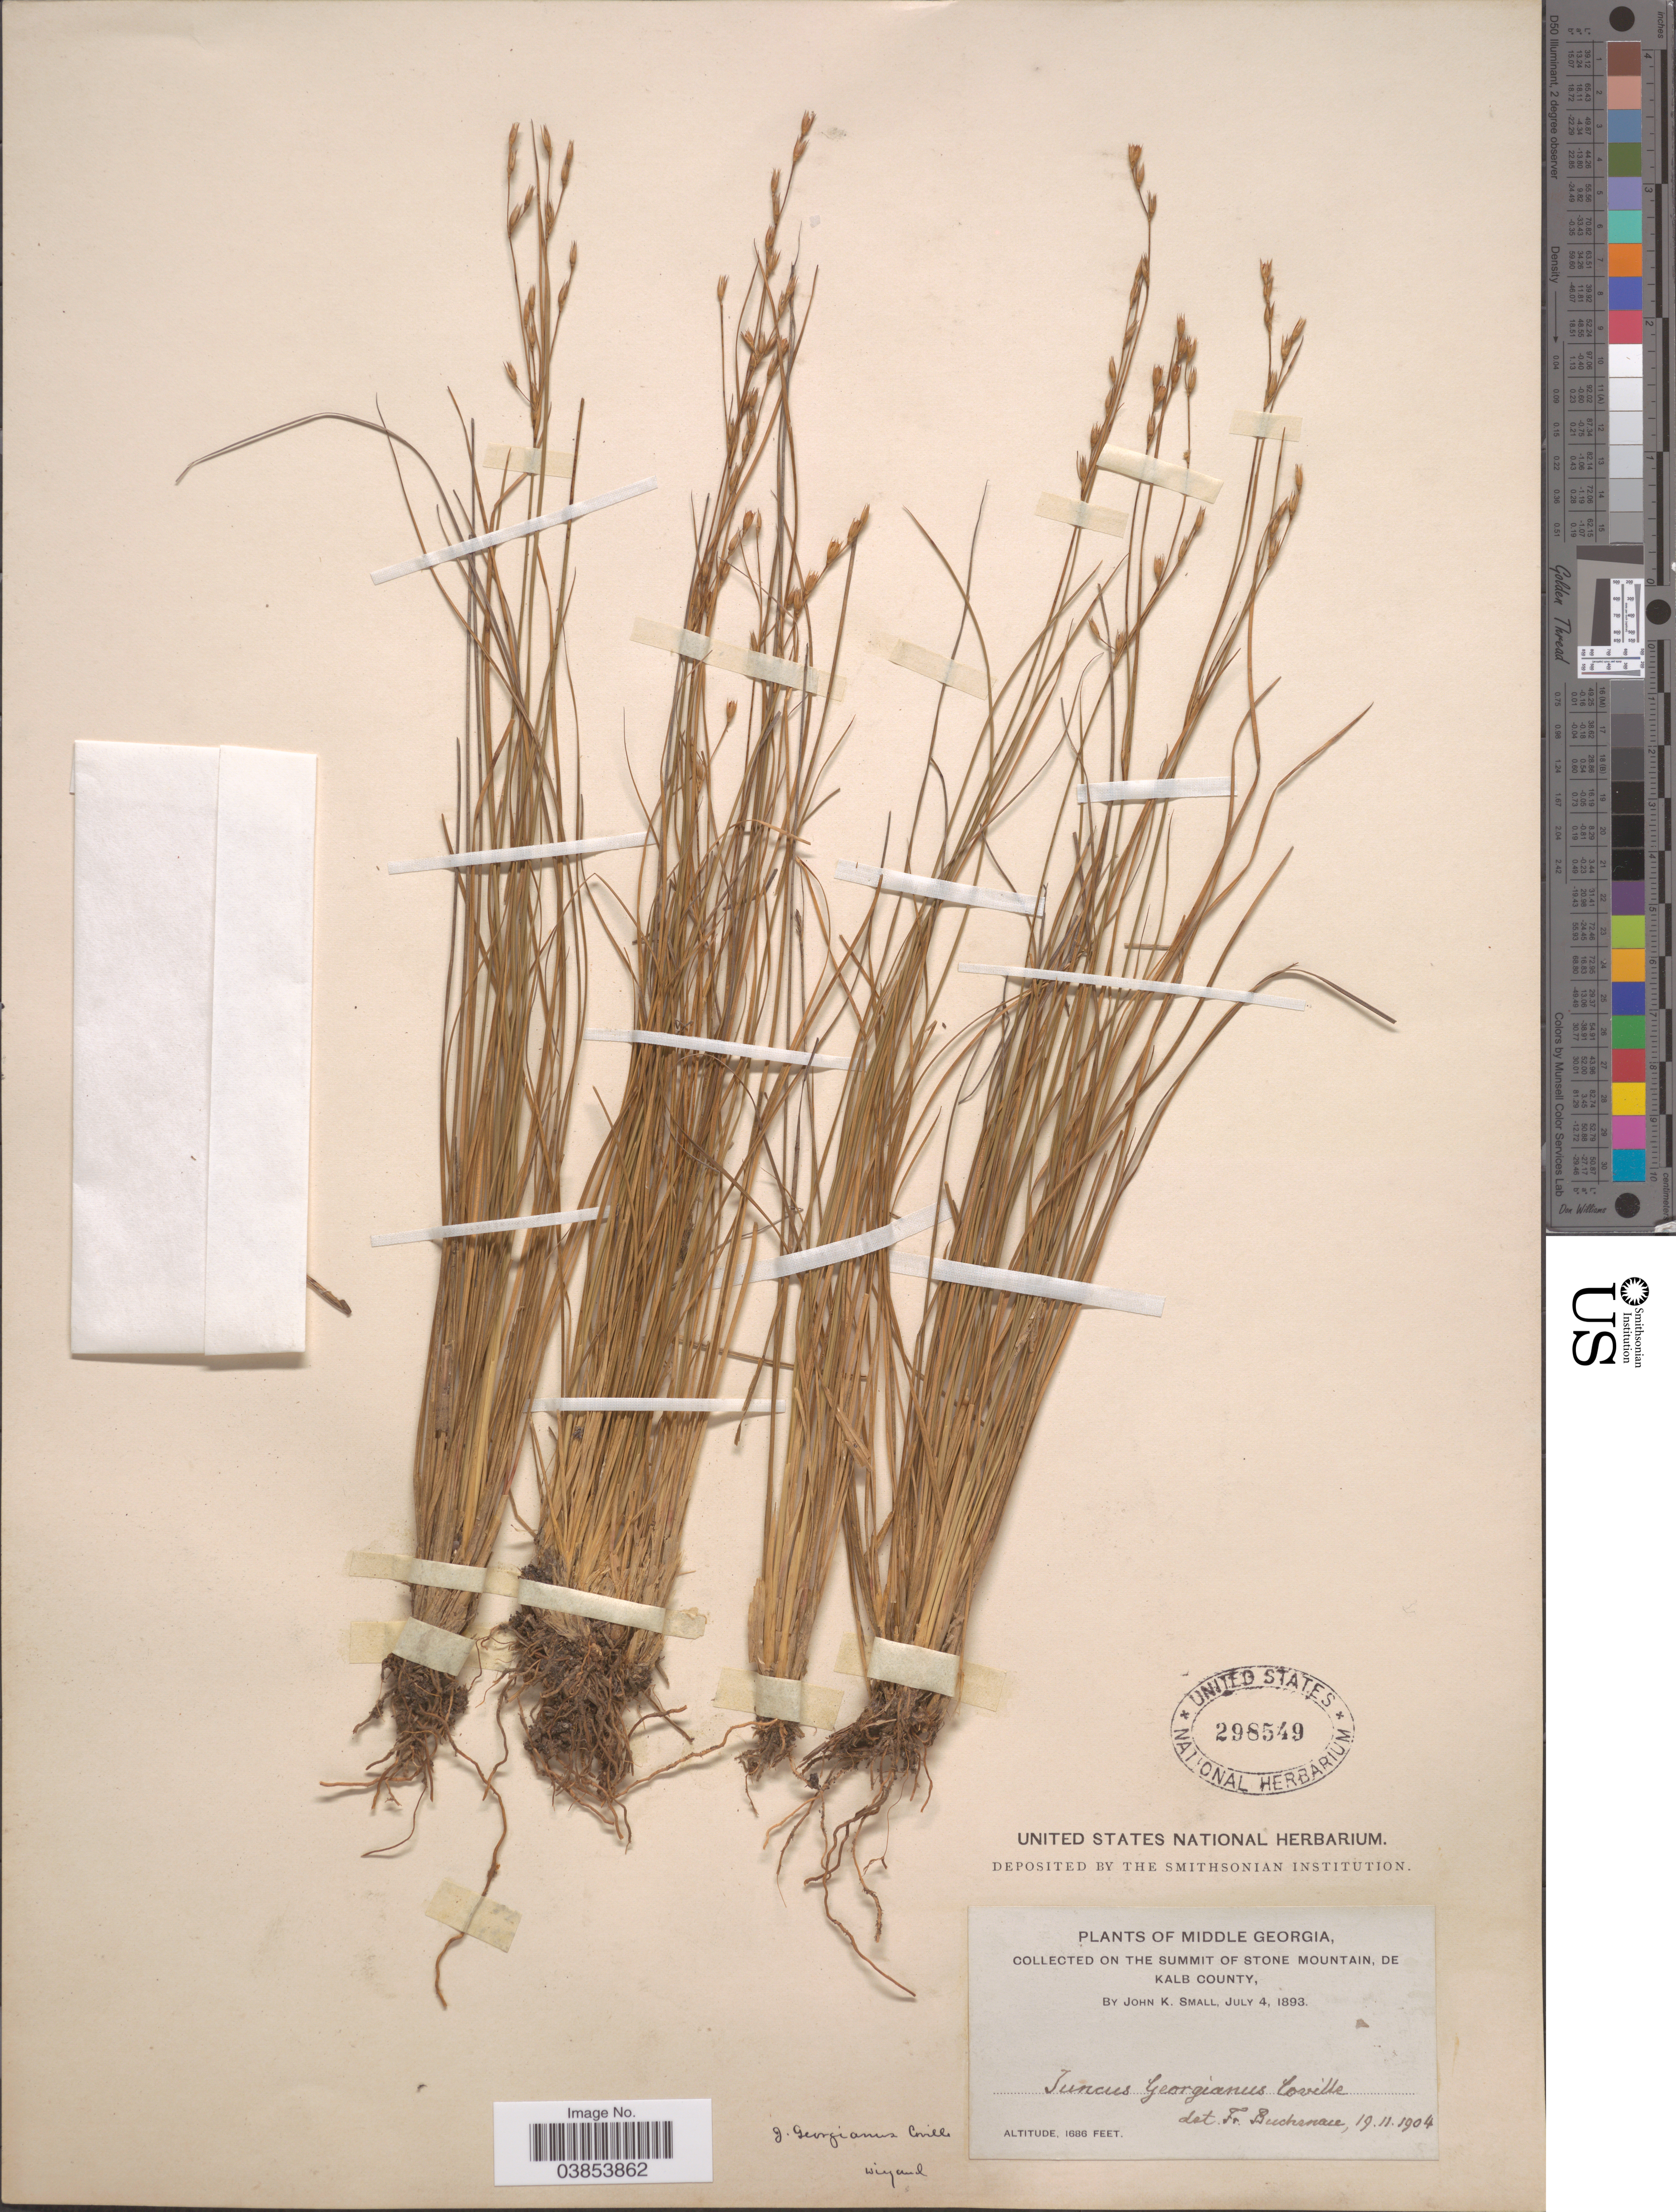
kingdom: Plantae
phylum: Tracheophyta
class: Liliopsida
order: Poales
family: Juncaceae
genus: Juncus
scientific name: Juncus georgianus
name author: Coville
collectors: J. K. Small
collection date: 1893-07-04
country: United States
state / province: Georgia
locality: Middle Georgia. On the summit of Stone Mountain, De Kalb County.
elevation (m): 514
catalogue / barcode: US 298549